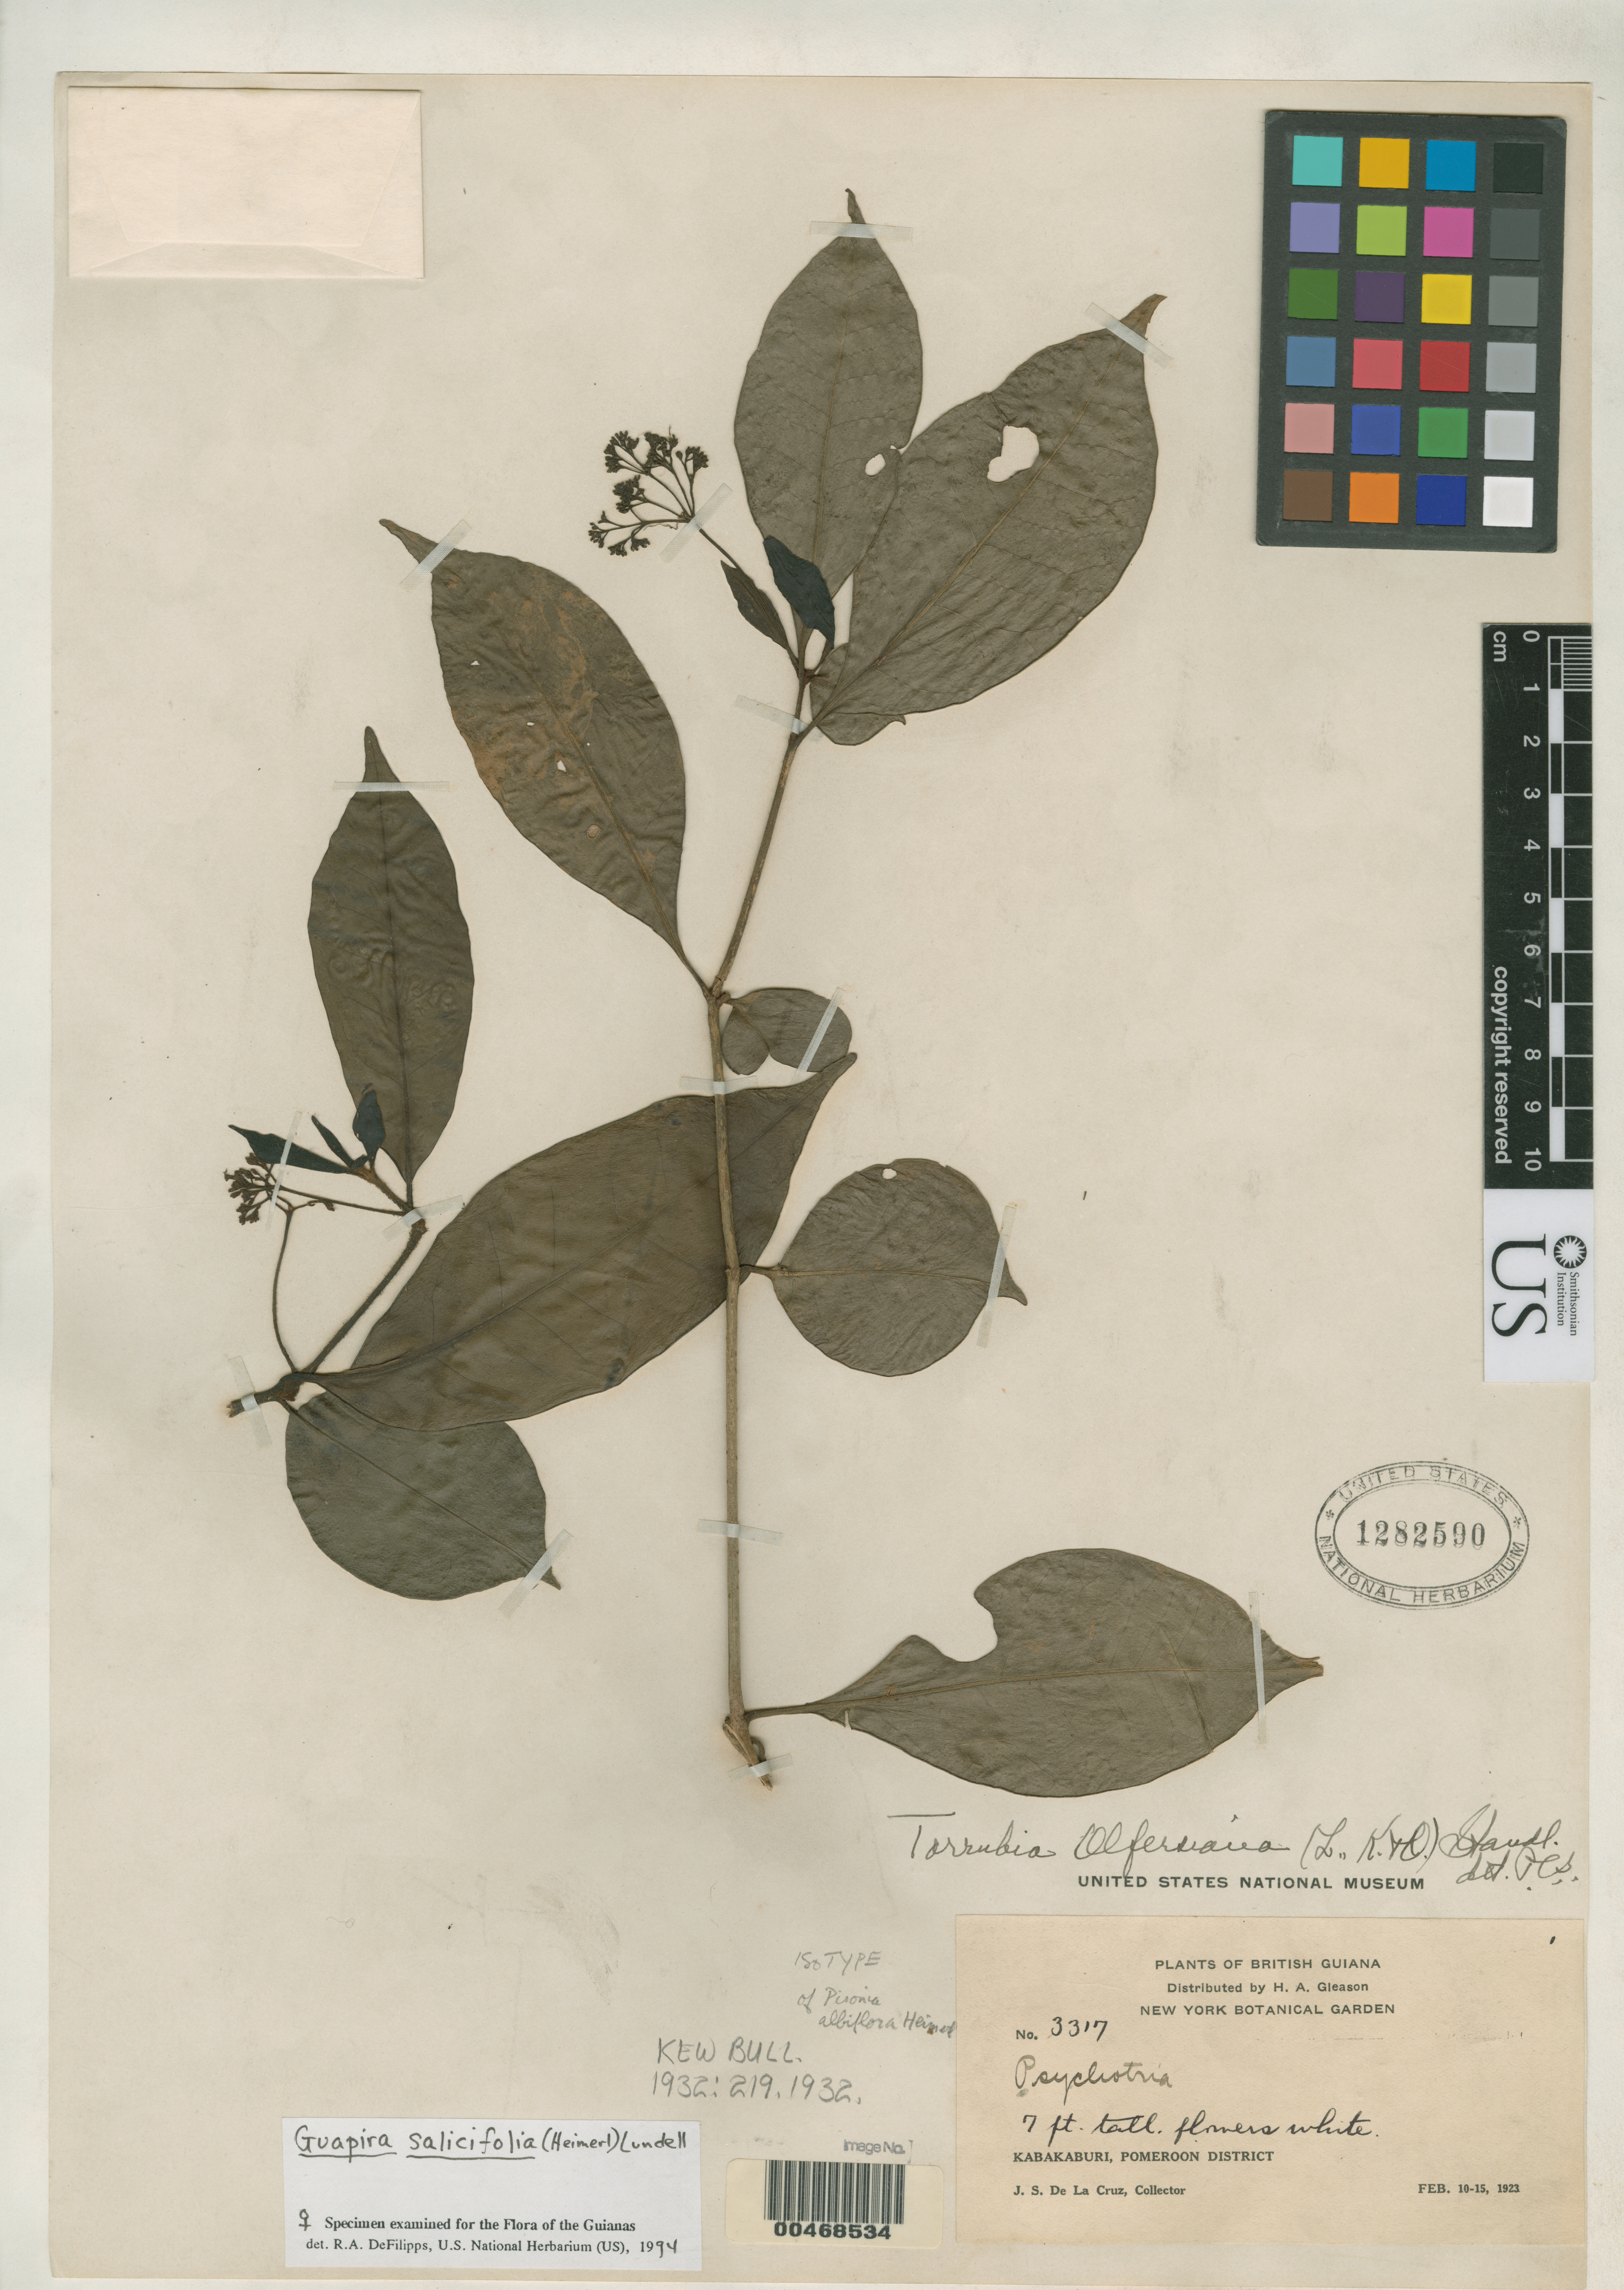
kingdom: Plantae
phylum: Tracheophyta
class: Magnoliopsida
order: Caryophyllales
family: Nyctaginaceae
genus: Pisonia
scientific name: Pisonia albiflora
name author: Heimerl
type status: Isotype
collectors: J. S. de la Cruz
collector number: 3317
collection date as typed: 10 Feb 1923 to 15 Feb 1923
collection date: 1923-02-10/1923-02-15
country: Guyana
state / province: Pomeroon-Supenaam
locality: Kabakaburi.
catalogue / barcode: US 1282590